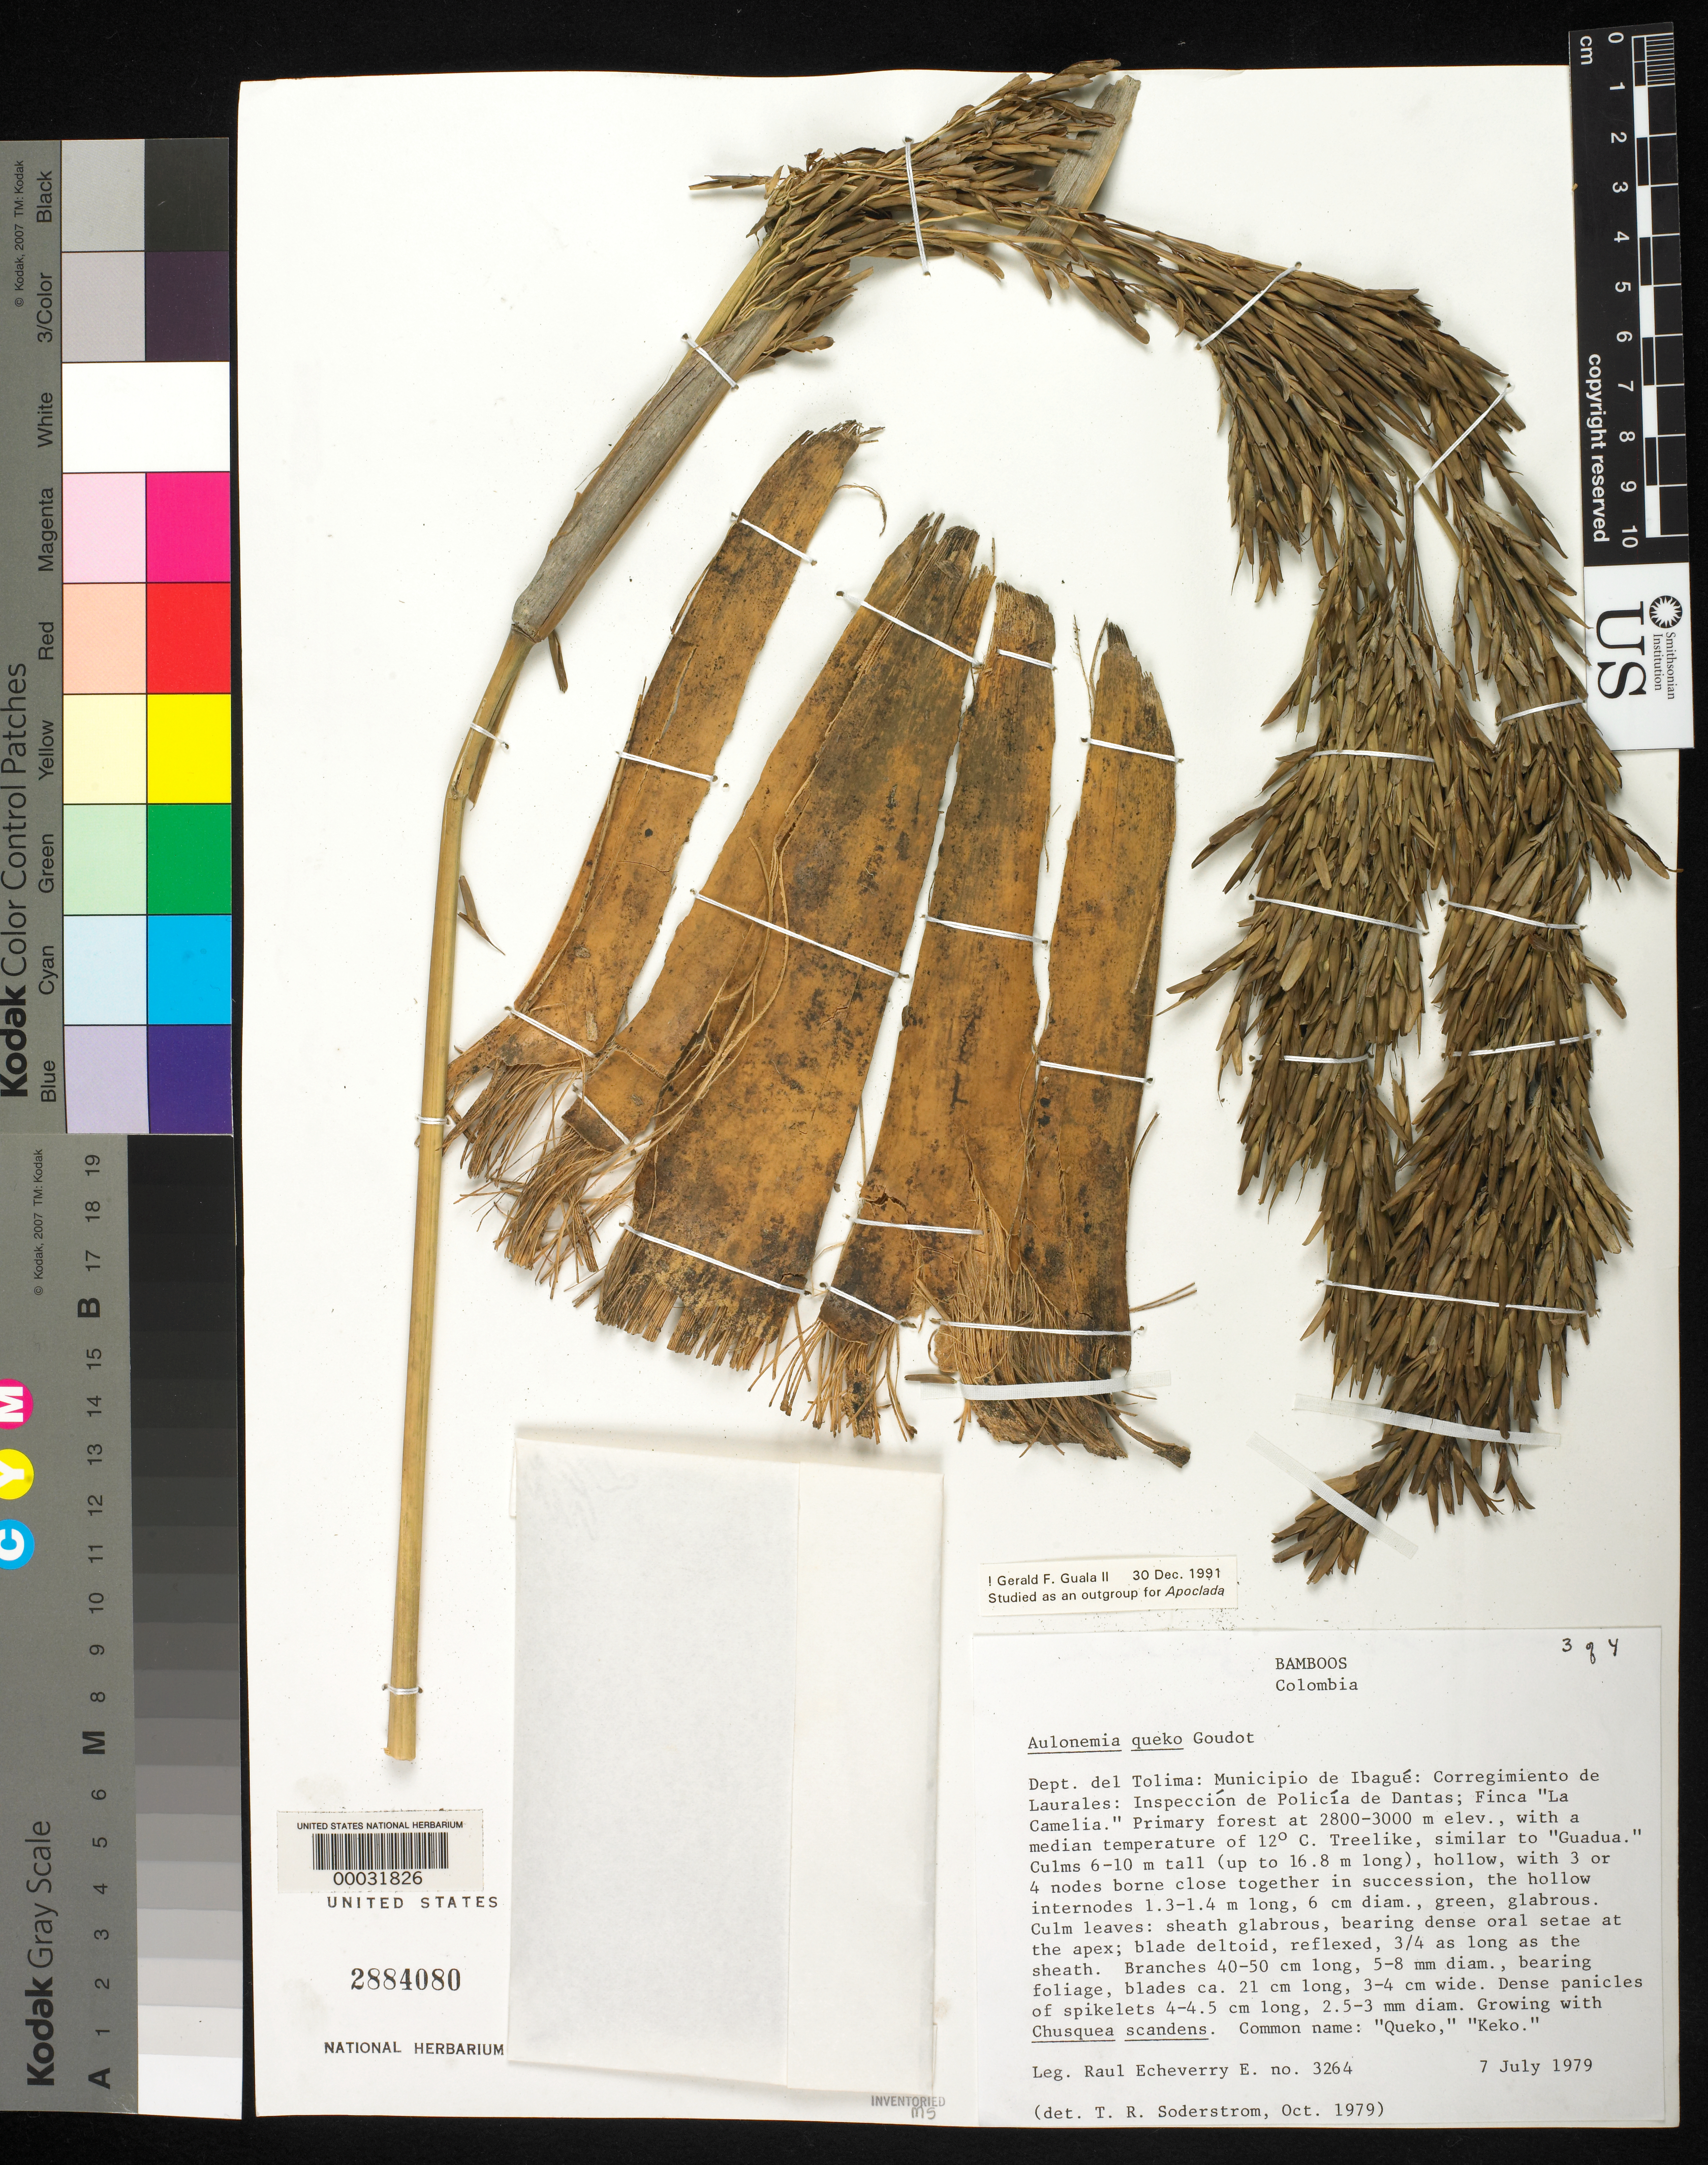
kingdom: Plantae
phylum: Tracheophyta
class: Liliopsida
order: Poales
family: Poaceae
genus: Aulonemia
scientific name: Aulonemia queko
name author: Goudot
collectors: E. Echeverry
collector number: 3264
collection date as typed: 07 Jul 1979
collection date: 1979-07-07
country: Colombia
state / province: Tolima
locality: Ibague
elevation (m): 2800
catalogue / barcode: US 2884080